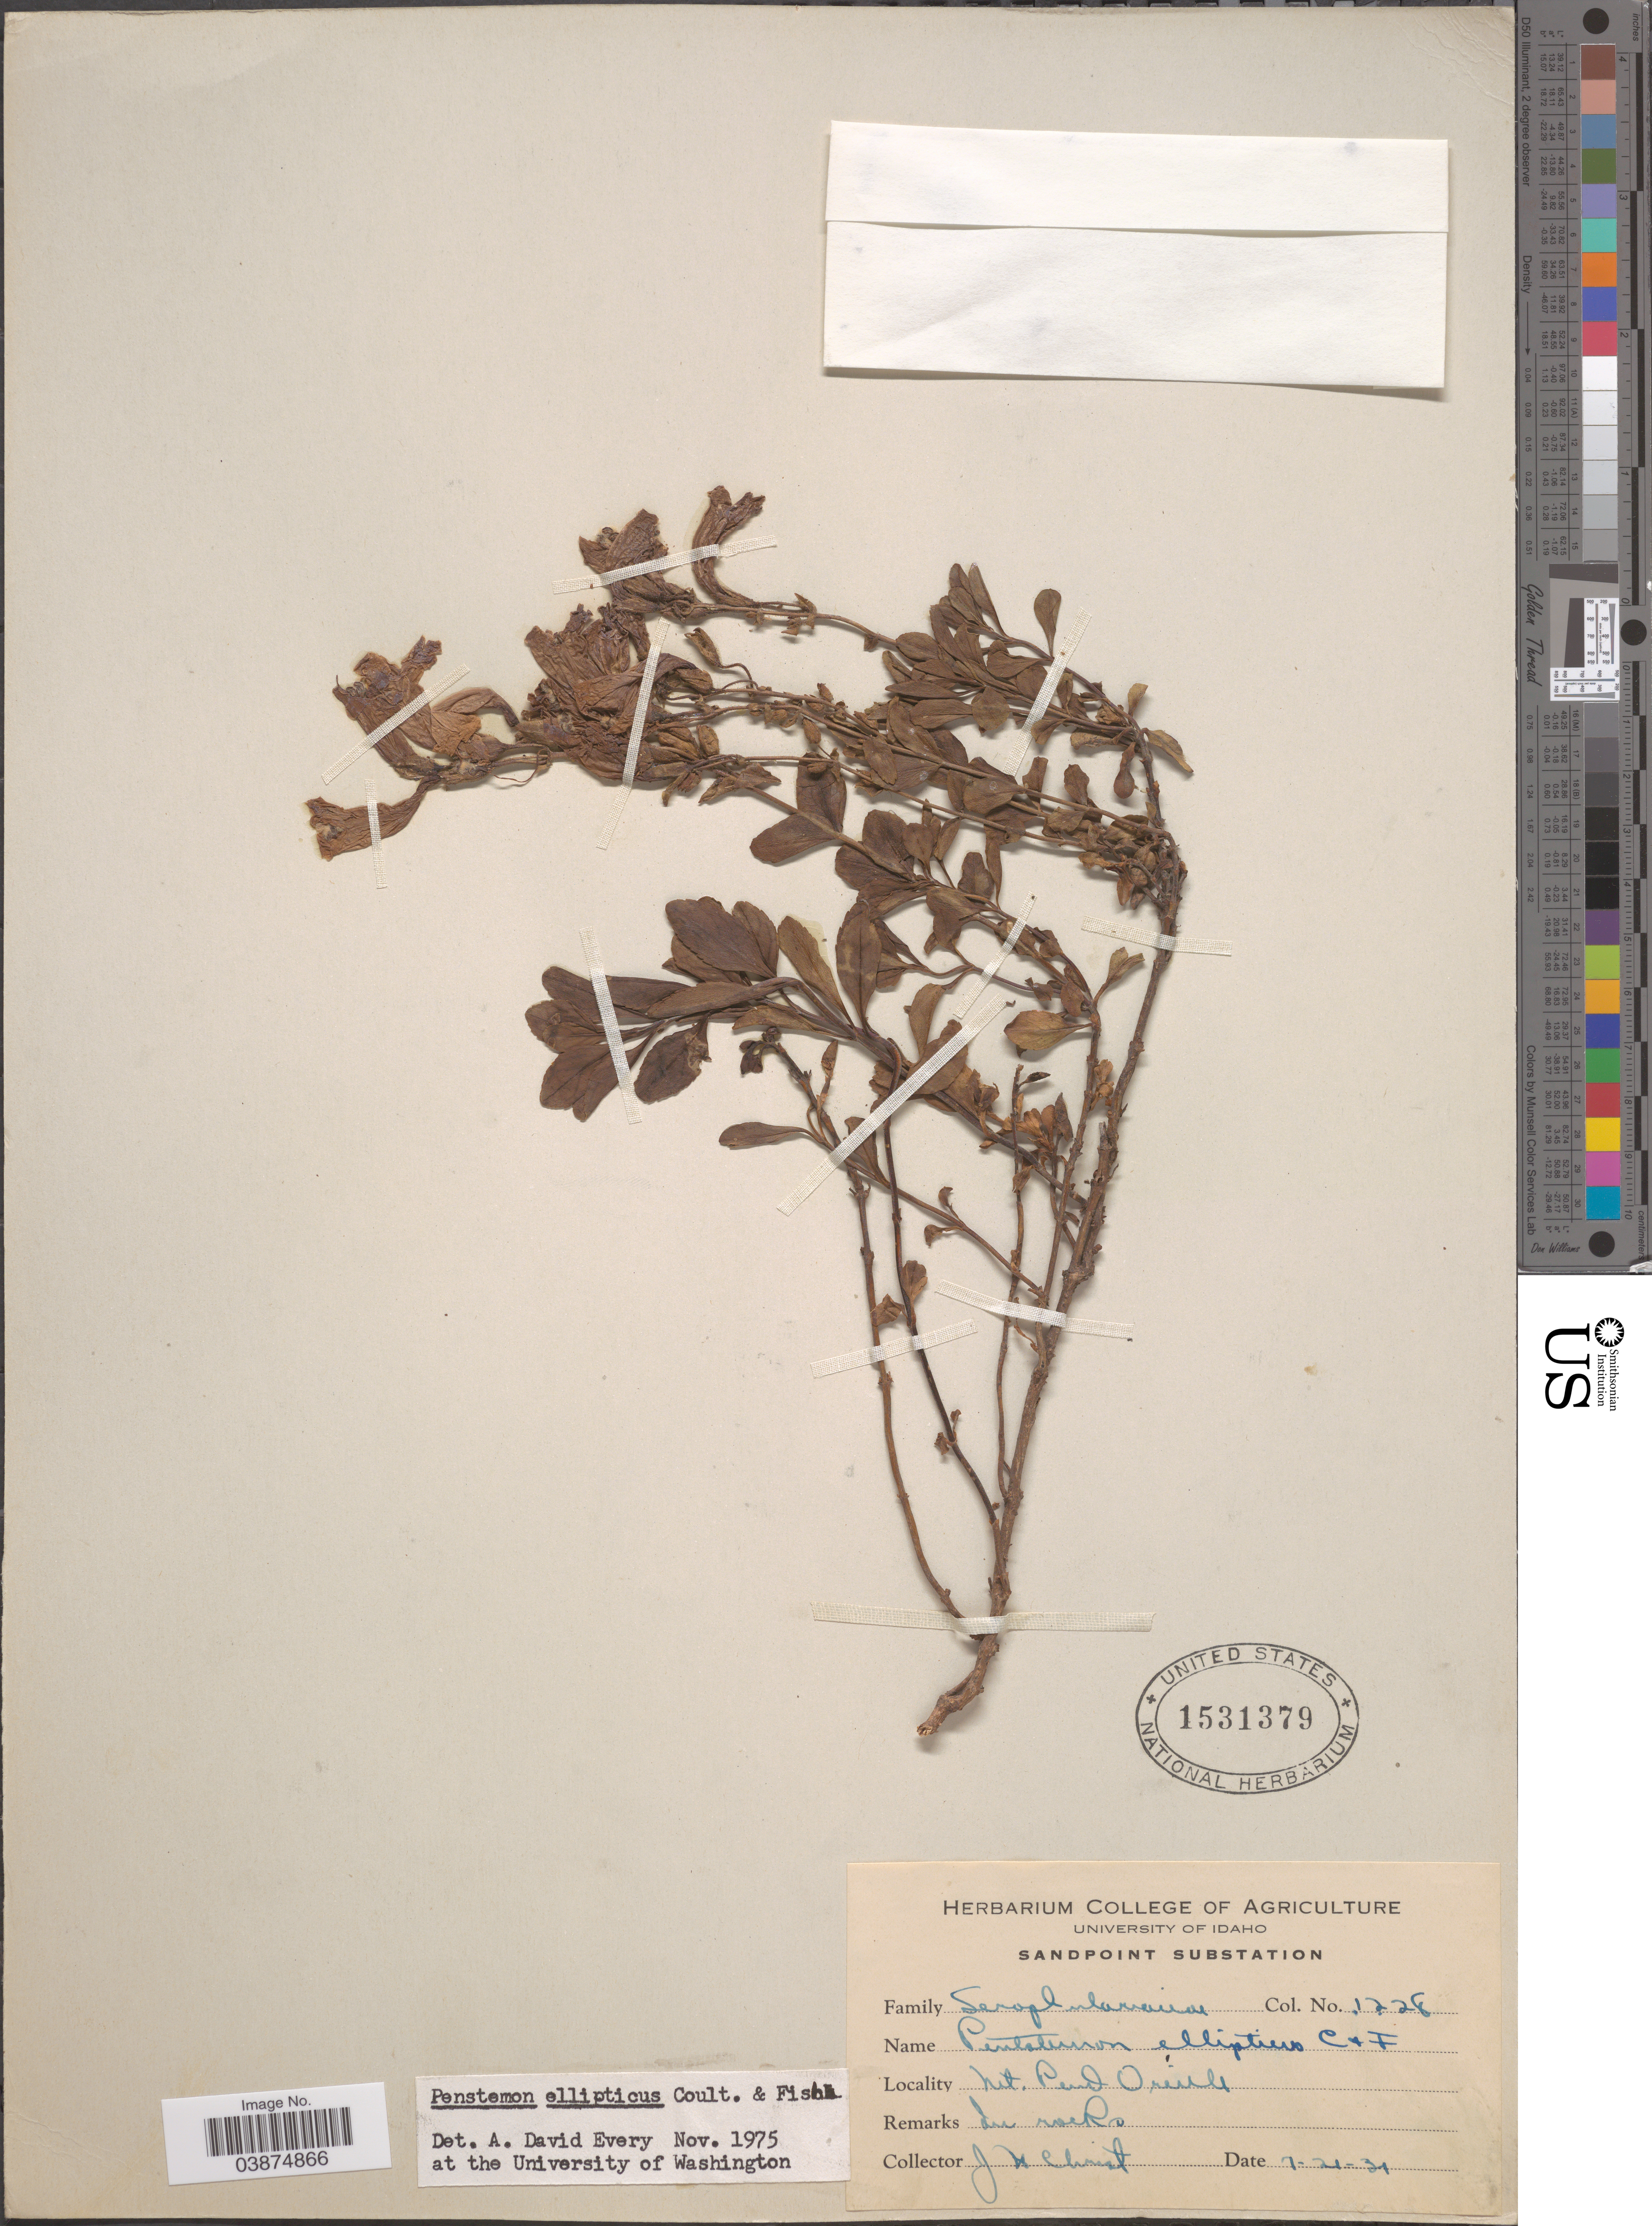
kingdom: Plantae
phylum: Tracheophyta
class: Magnoliopsida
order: Lamiales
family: Plantaginaceae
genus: Penstemon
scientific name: Penstemon ellipticus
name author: Greene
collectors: J. H. Christ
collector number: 1228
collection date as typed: Transcribed d/m/y: 21/7/31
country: United States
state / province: Idaho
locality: Mt. Pend Oreille.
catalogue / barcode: US 1531379